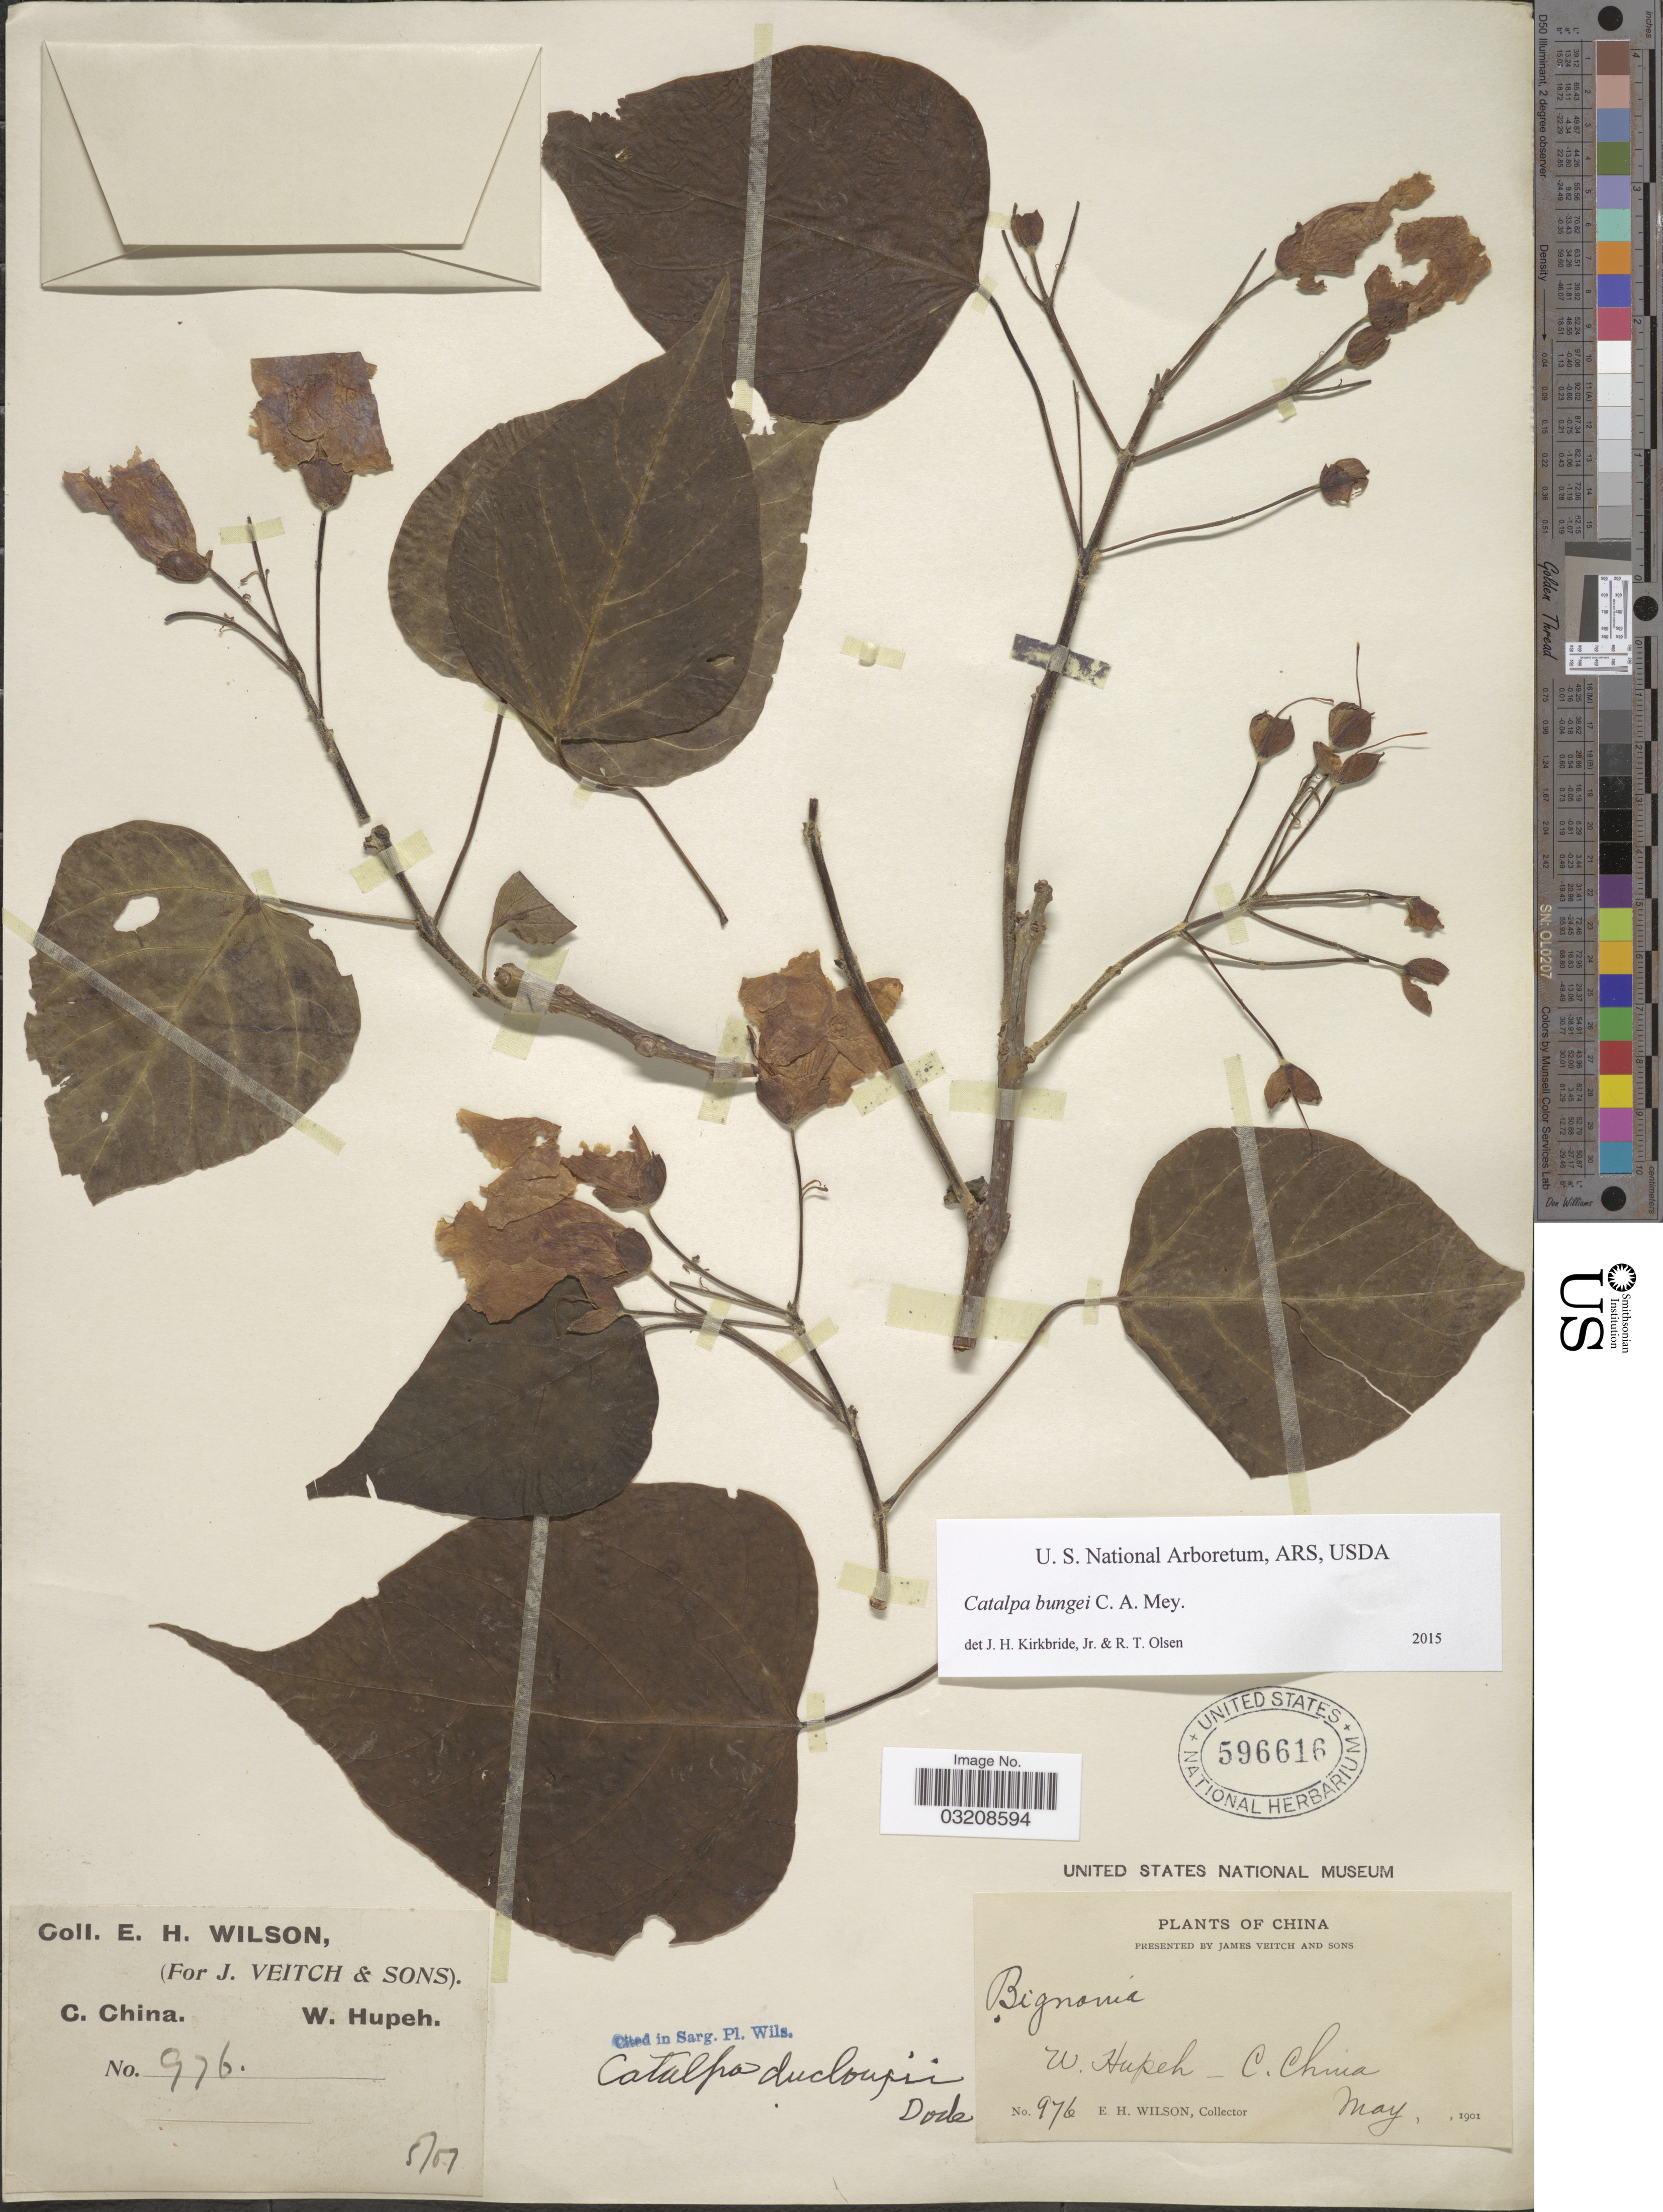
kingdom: Plantae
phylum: Tracheophyta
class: Magnoliopsida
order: Lamiales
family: Bignoniaceae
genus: Catalpa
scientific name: Catalpa bungei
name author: C.A. Mey.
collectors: E. Wilson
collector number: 976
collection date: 1901-05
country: China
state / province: Hubei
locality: W. Hupeh. C. China.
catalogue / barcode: US 596616